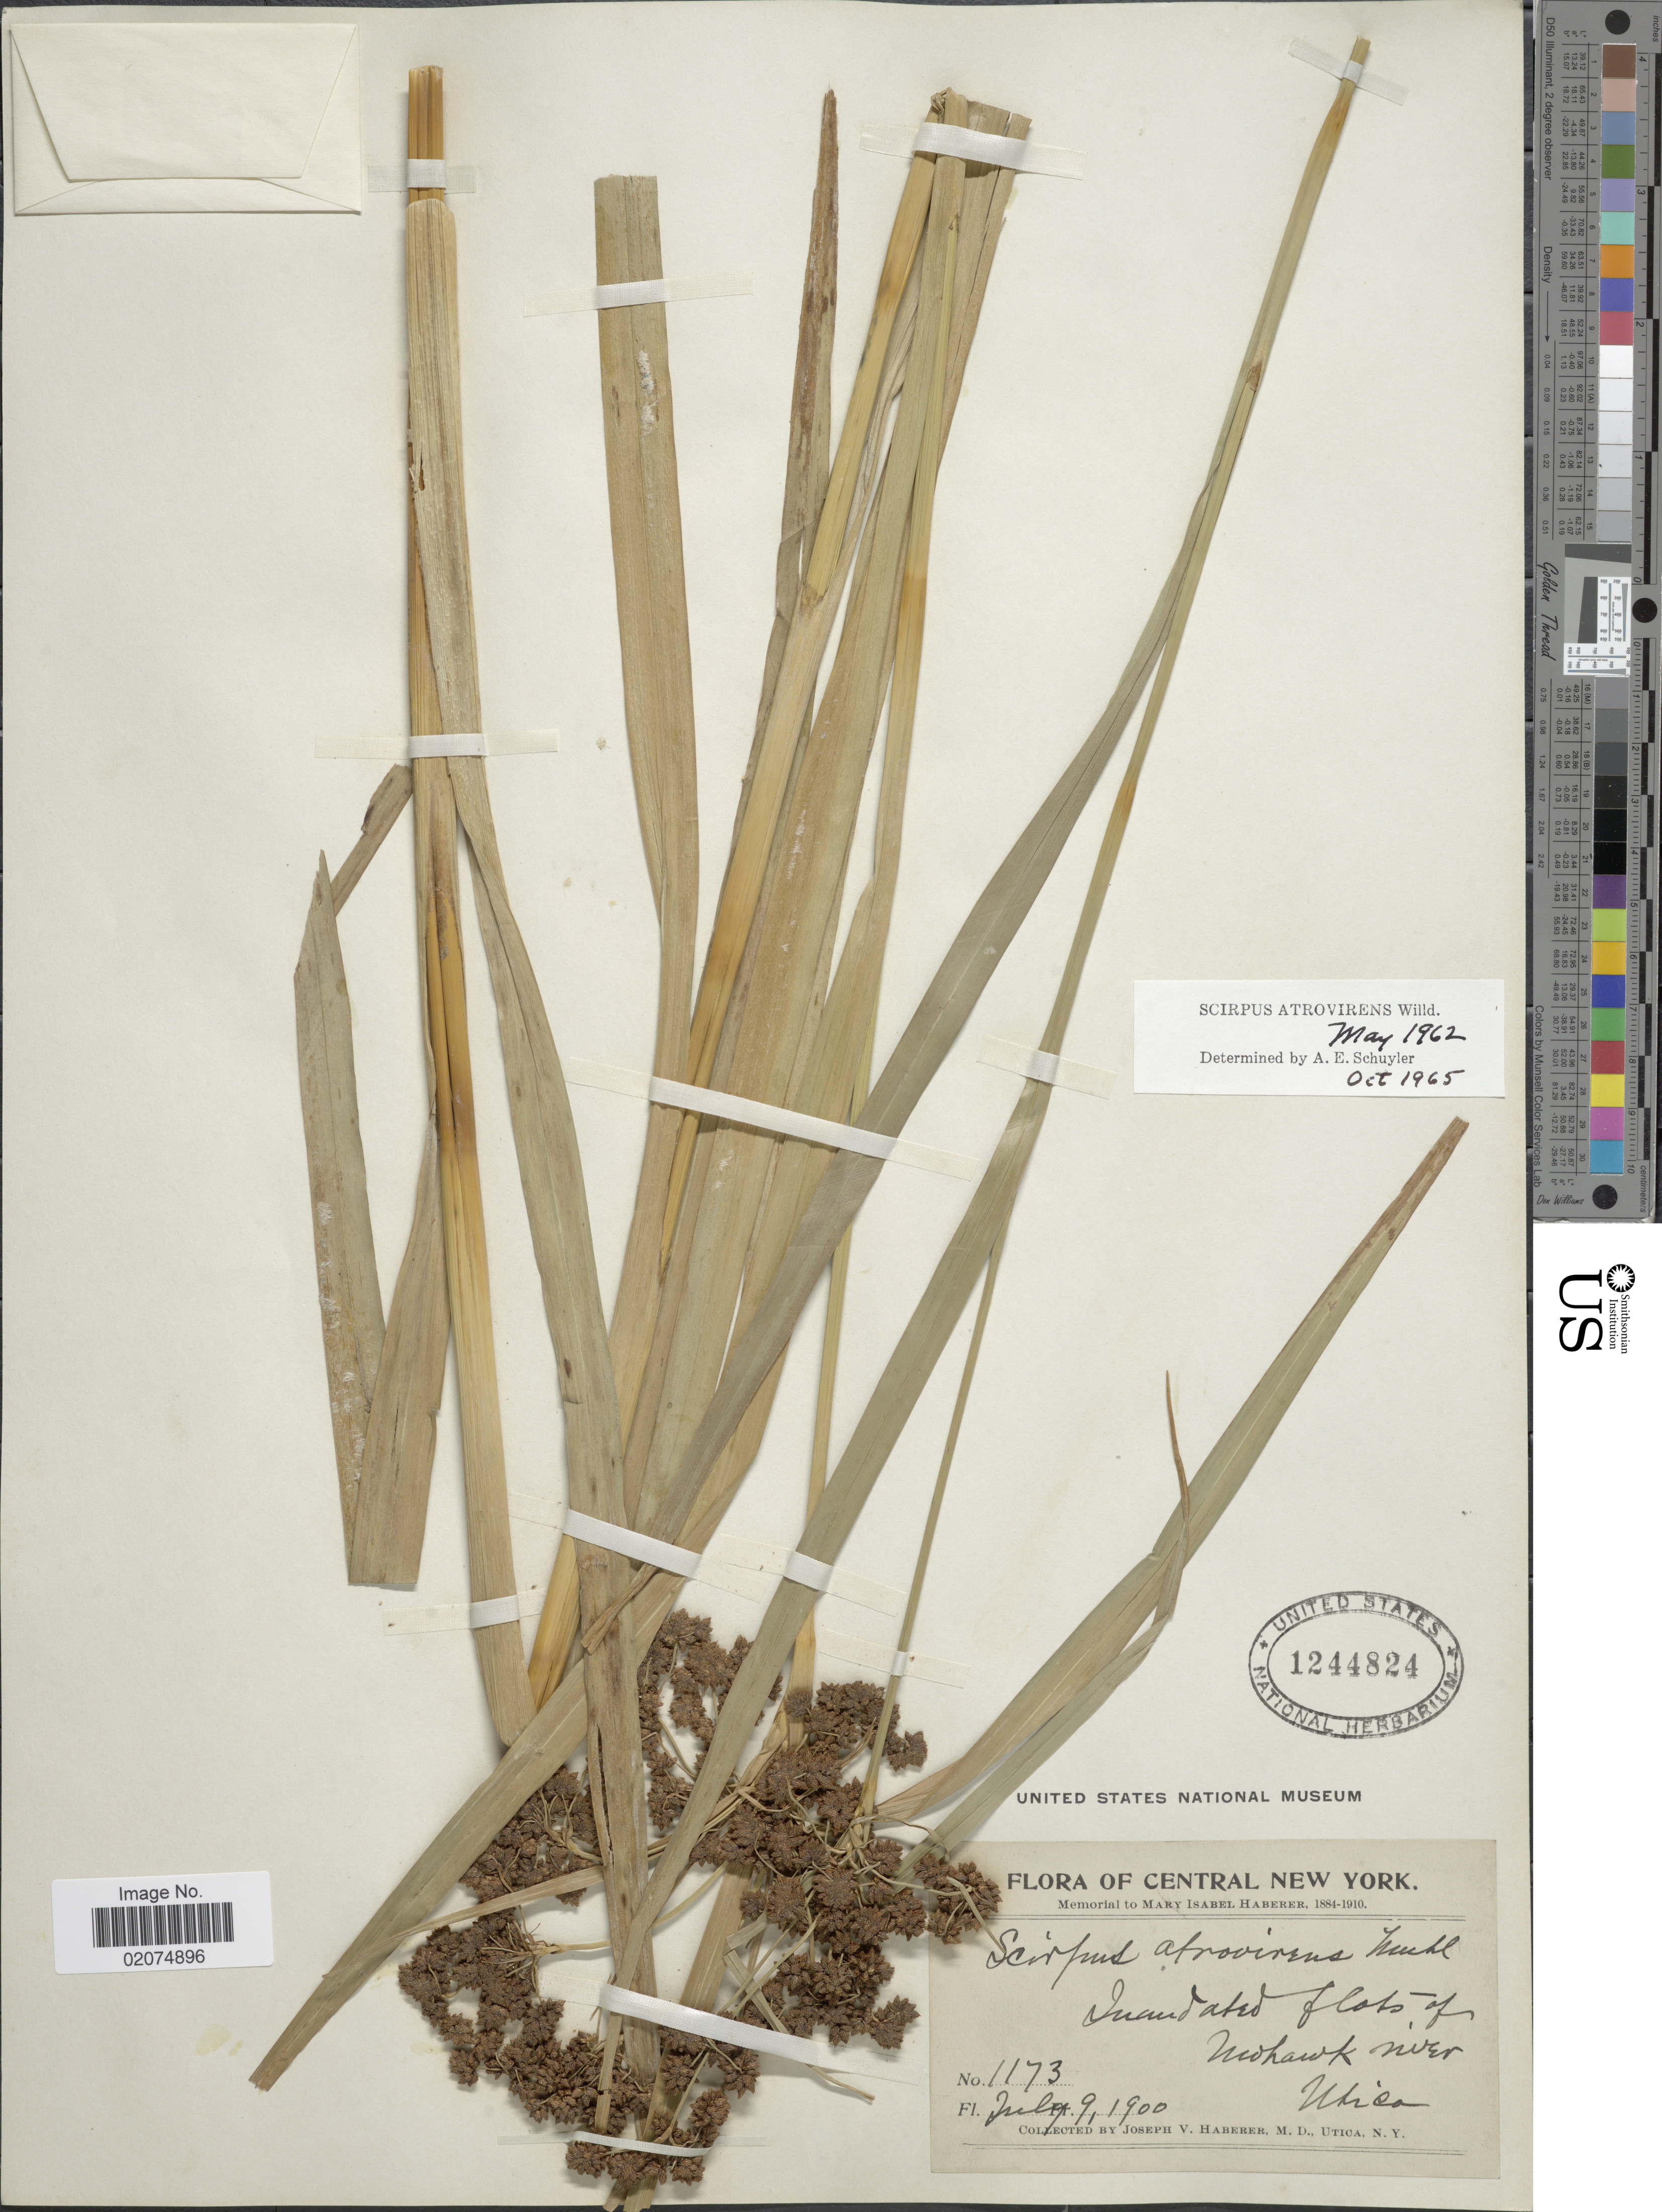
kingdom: Plantae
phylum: Tracheophyta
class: Liliopsida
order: Poales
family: Cyperaceae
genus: Scirpus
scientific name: Scirpus atrovirens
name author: Willd.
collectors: J. V. Haberer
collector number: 1173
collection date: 1900-07-09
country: United States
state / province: New York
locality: Central New York, Mohawk River, Utica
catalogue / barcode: US 1244824